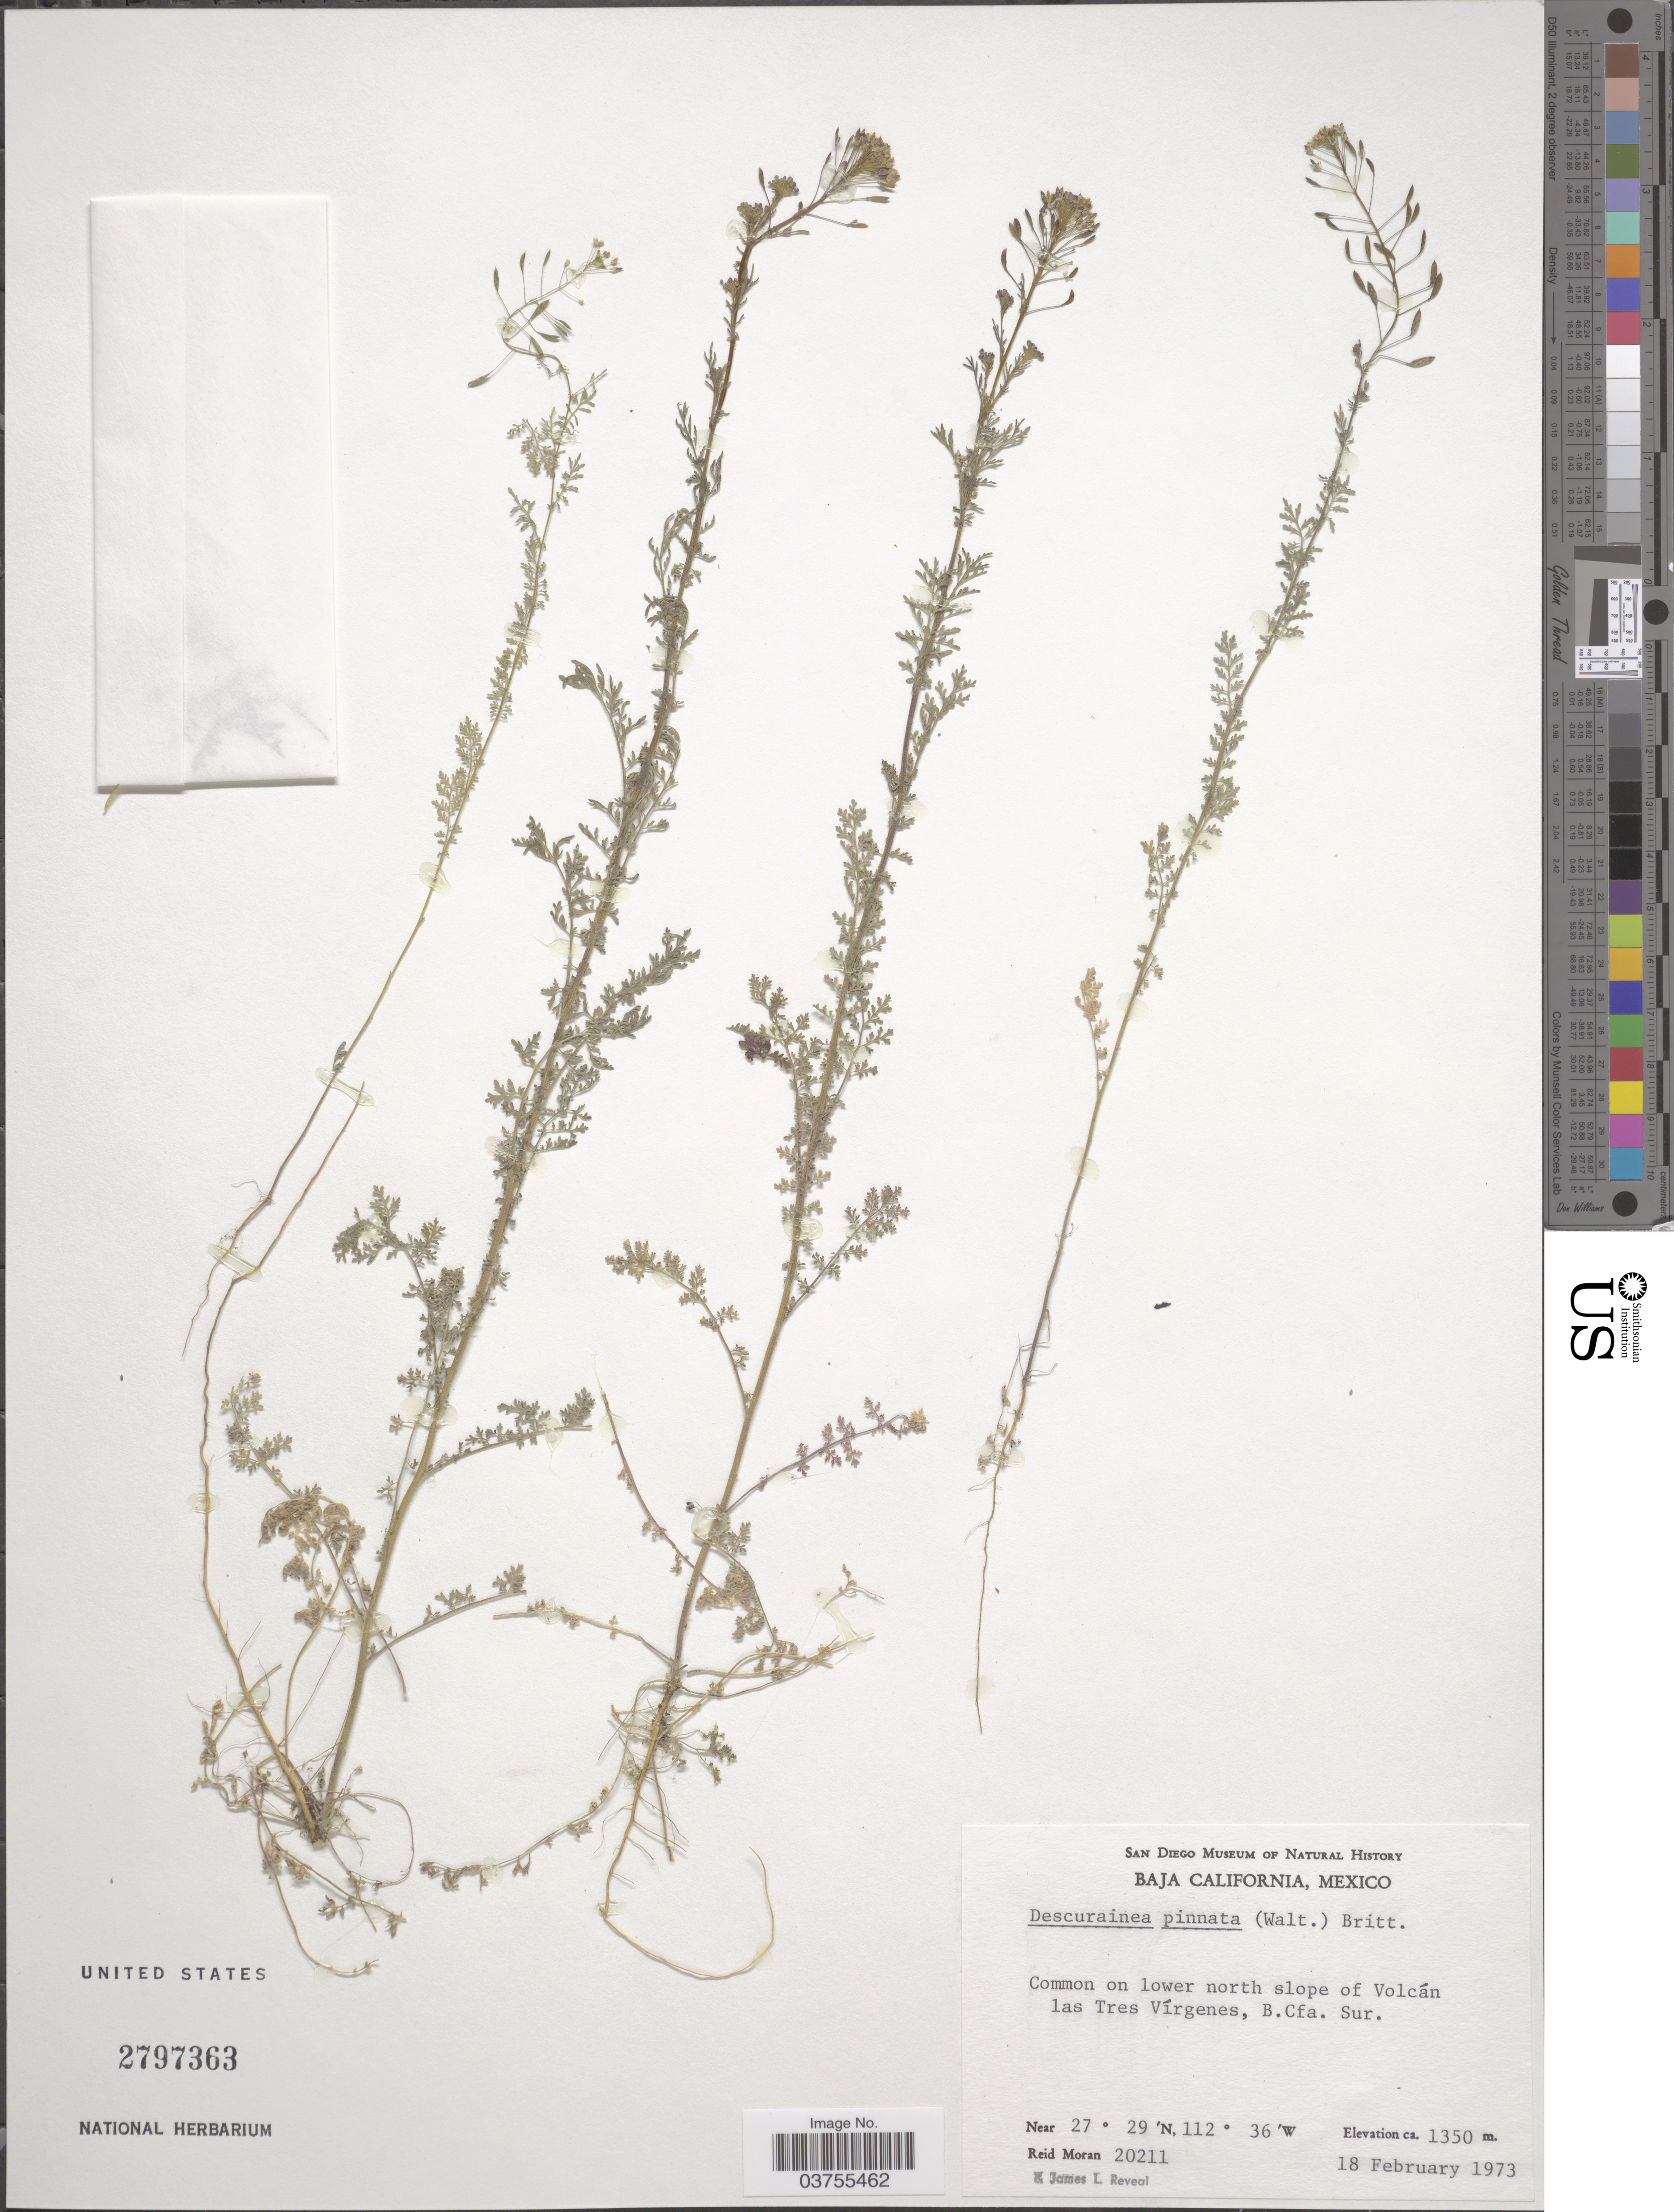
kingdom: Plantae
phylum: Tracheophyta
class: Magnoliopsida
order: Brassicales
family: Brassicaceae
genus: Descurainia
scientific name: Descurainia pinnata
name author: (Walter) Britton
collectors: R. Moran & J. L. Reveal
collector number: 20211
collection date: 1973-02-18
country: Mexico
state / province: Baja California Sur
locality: Common on lower north slope of Volcán las Tres Vírgenes.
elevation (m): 1350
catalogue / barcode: US 2797363